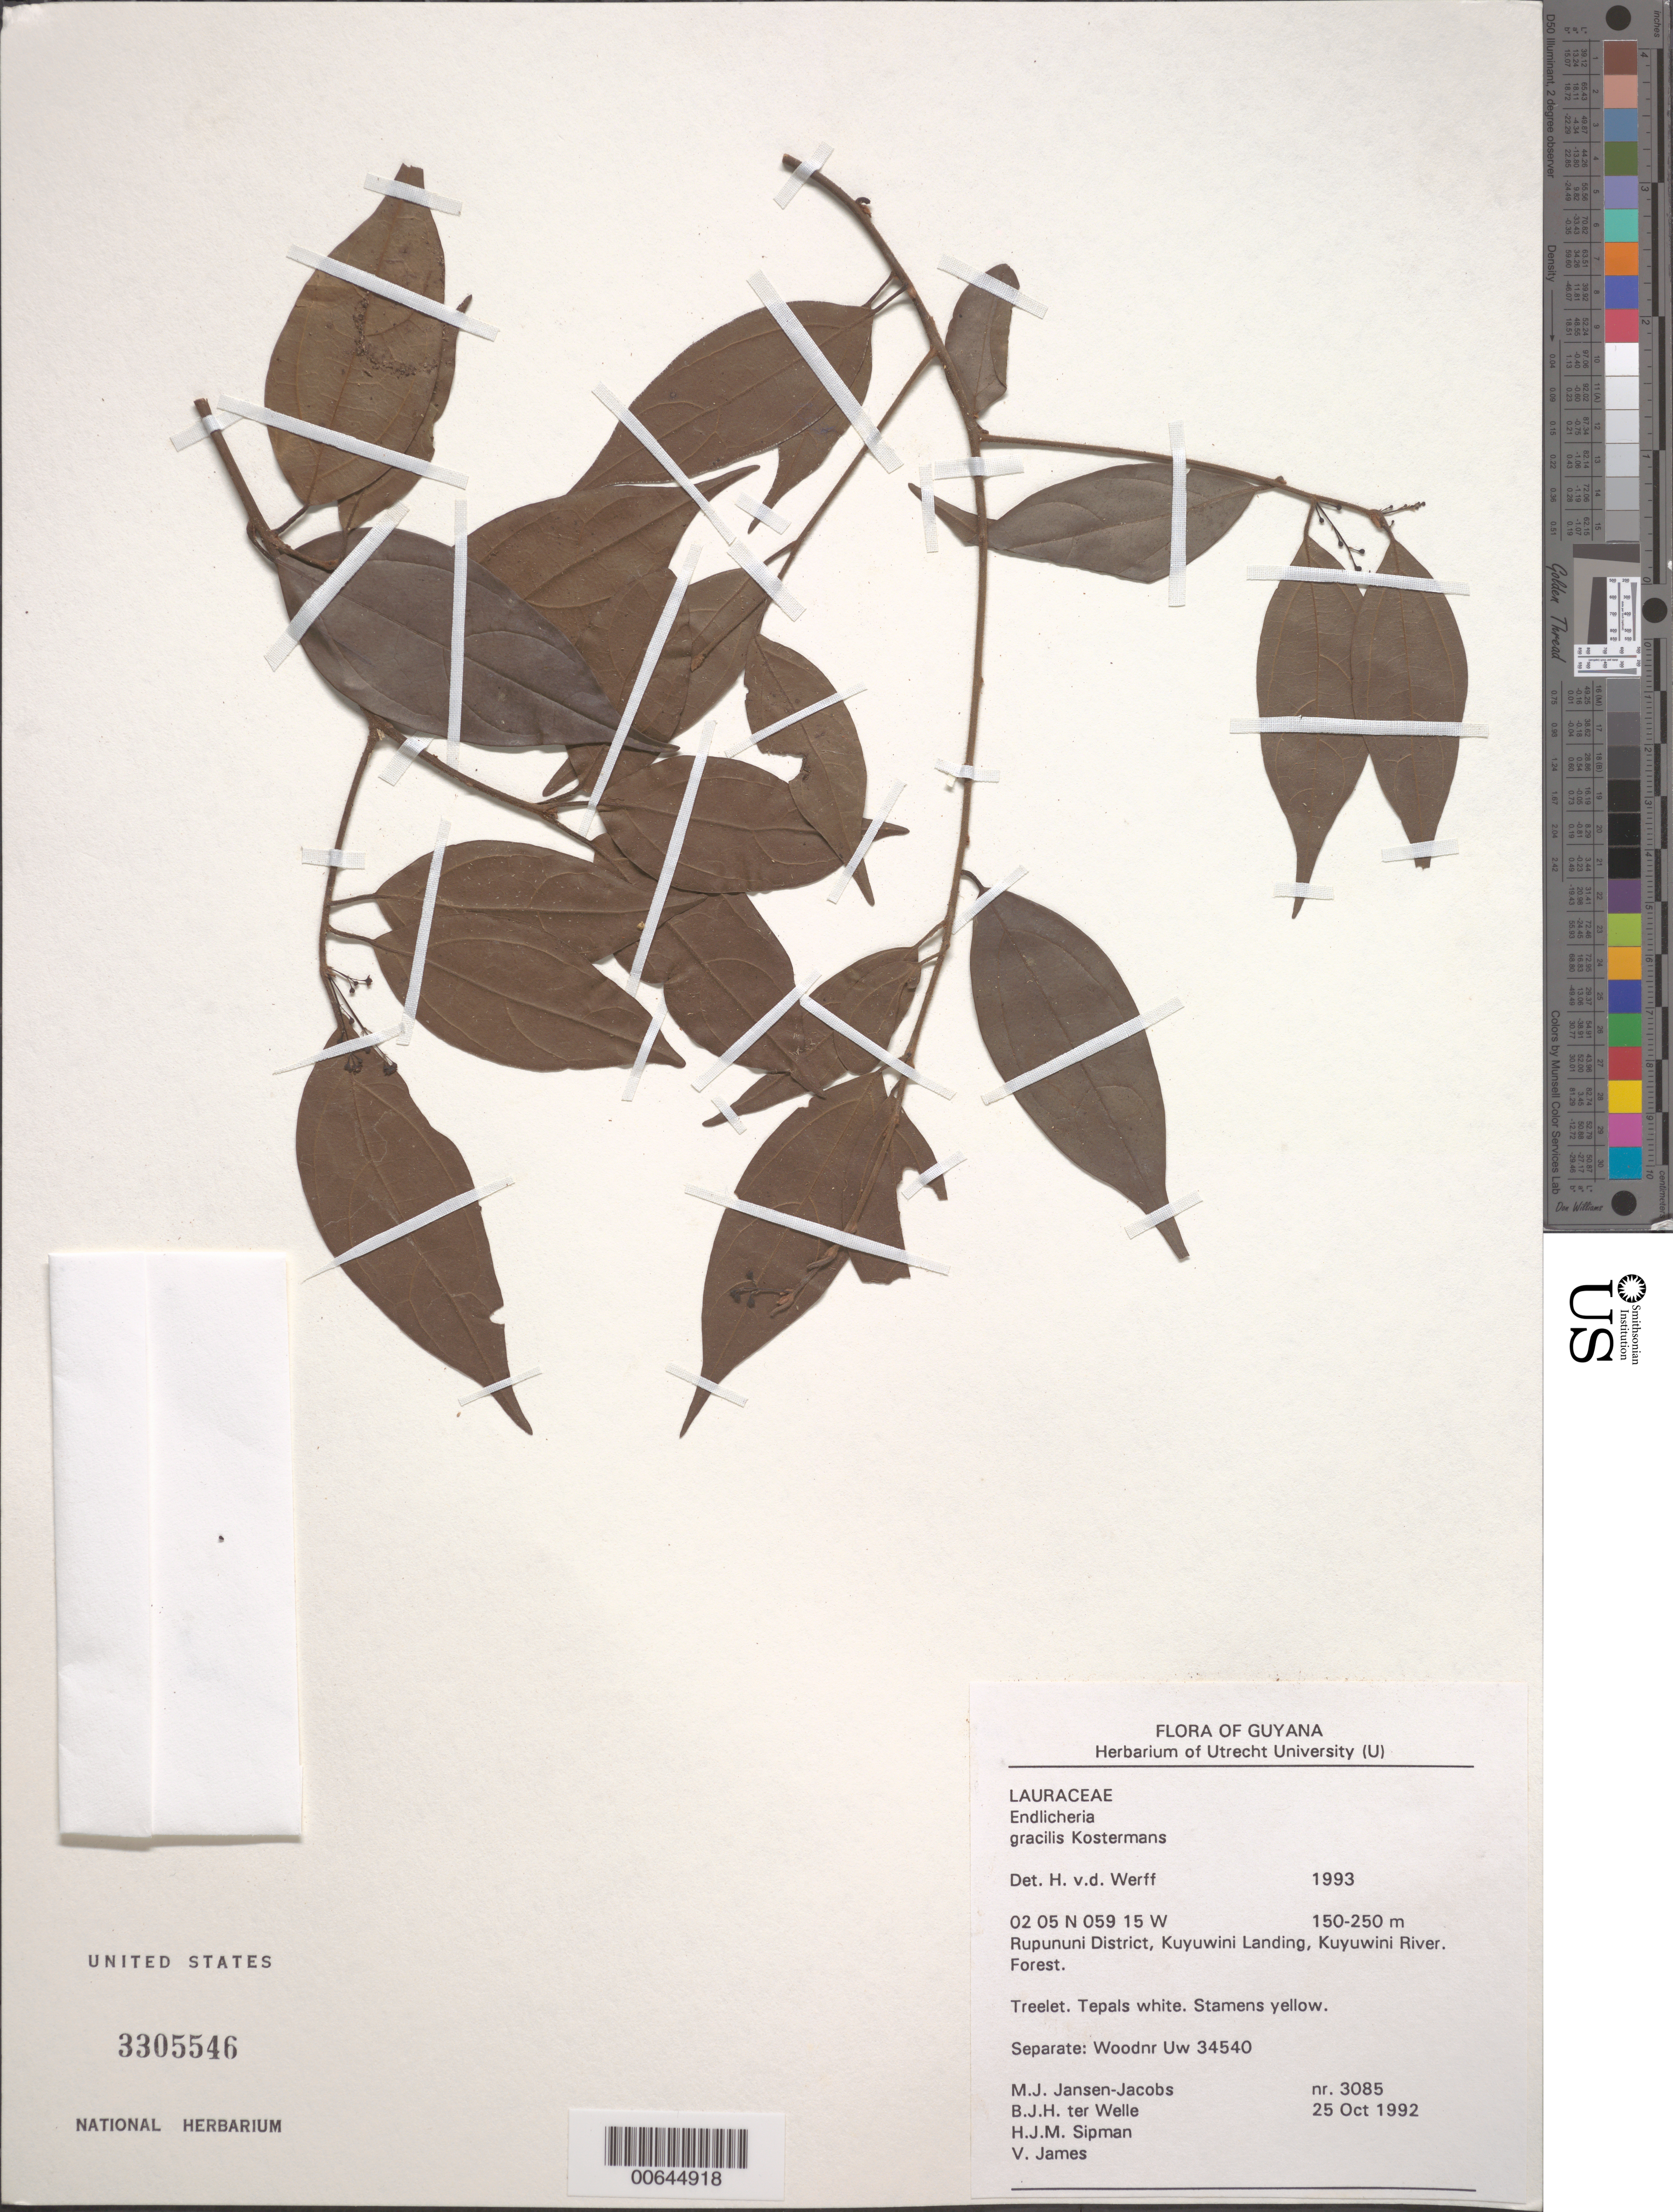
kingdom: Plantae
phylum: Tracheophyta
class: Magnoliopsida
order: Laurales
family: Lauraceae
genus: Endlicheria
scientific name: Endlicheria gracilis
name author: Kosterm.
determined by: van der Werff, H., (MO), Missouri Botanical Garden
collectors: M. J. Jansen-Jacobs, B. Welle, H. J. M. Sipman & V. James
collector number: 3085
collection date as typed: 25-Oct-92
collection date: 1992-10-25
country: Guyana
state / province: U. Takutu-U. Essequibo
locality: Kuyuwini Landing, Kuyuwini River, Rupununi District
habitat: Forest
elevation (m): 150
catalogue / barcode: US 3305546